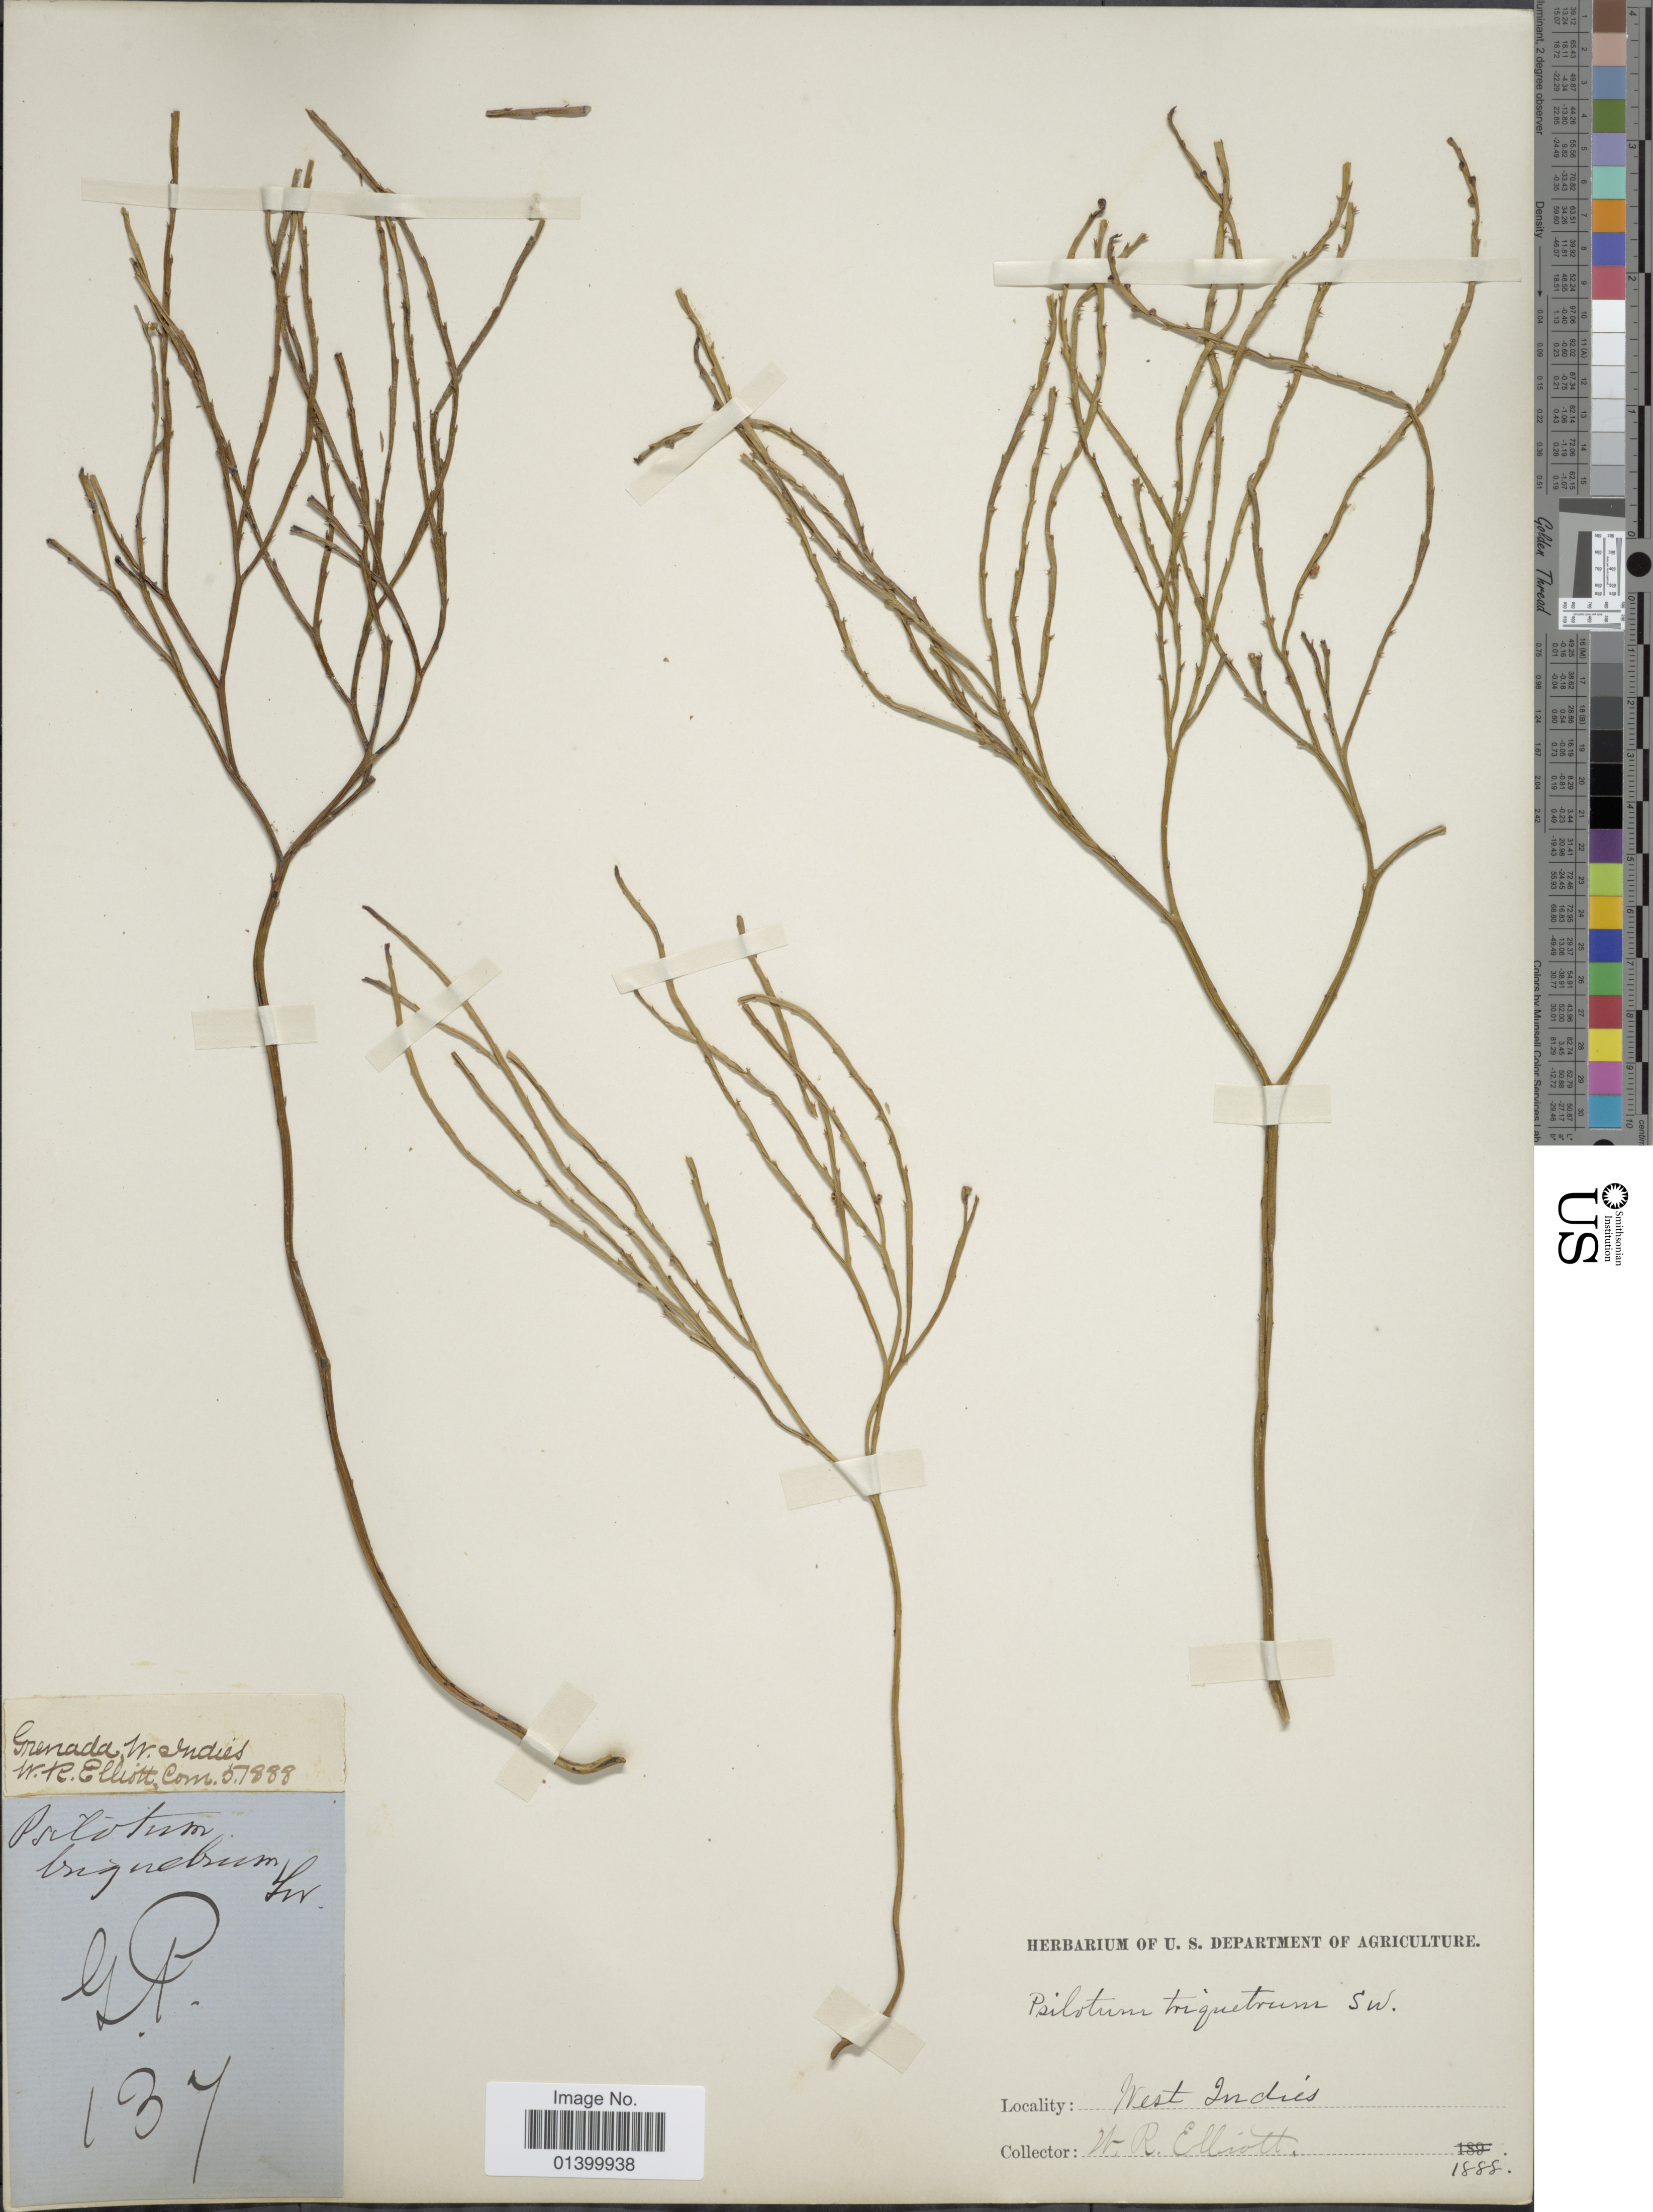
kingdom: Plantae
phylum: Tracheophyta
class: Polypodiopsida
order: Psilotales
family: Psilotaceae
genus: Psilotum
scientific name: Psilotum nudum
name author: (L.) P. Beauv.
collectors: W. Elliot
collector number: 137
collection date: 1888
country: Grenada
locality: West Indies